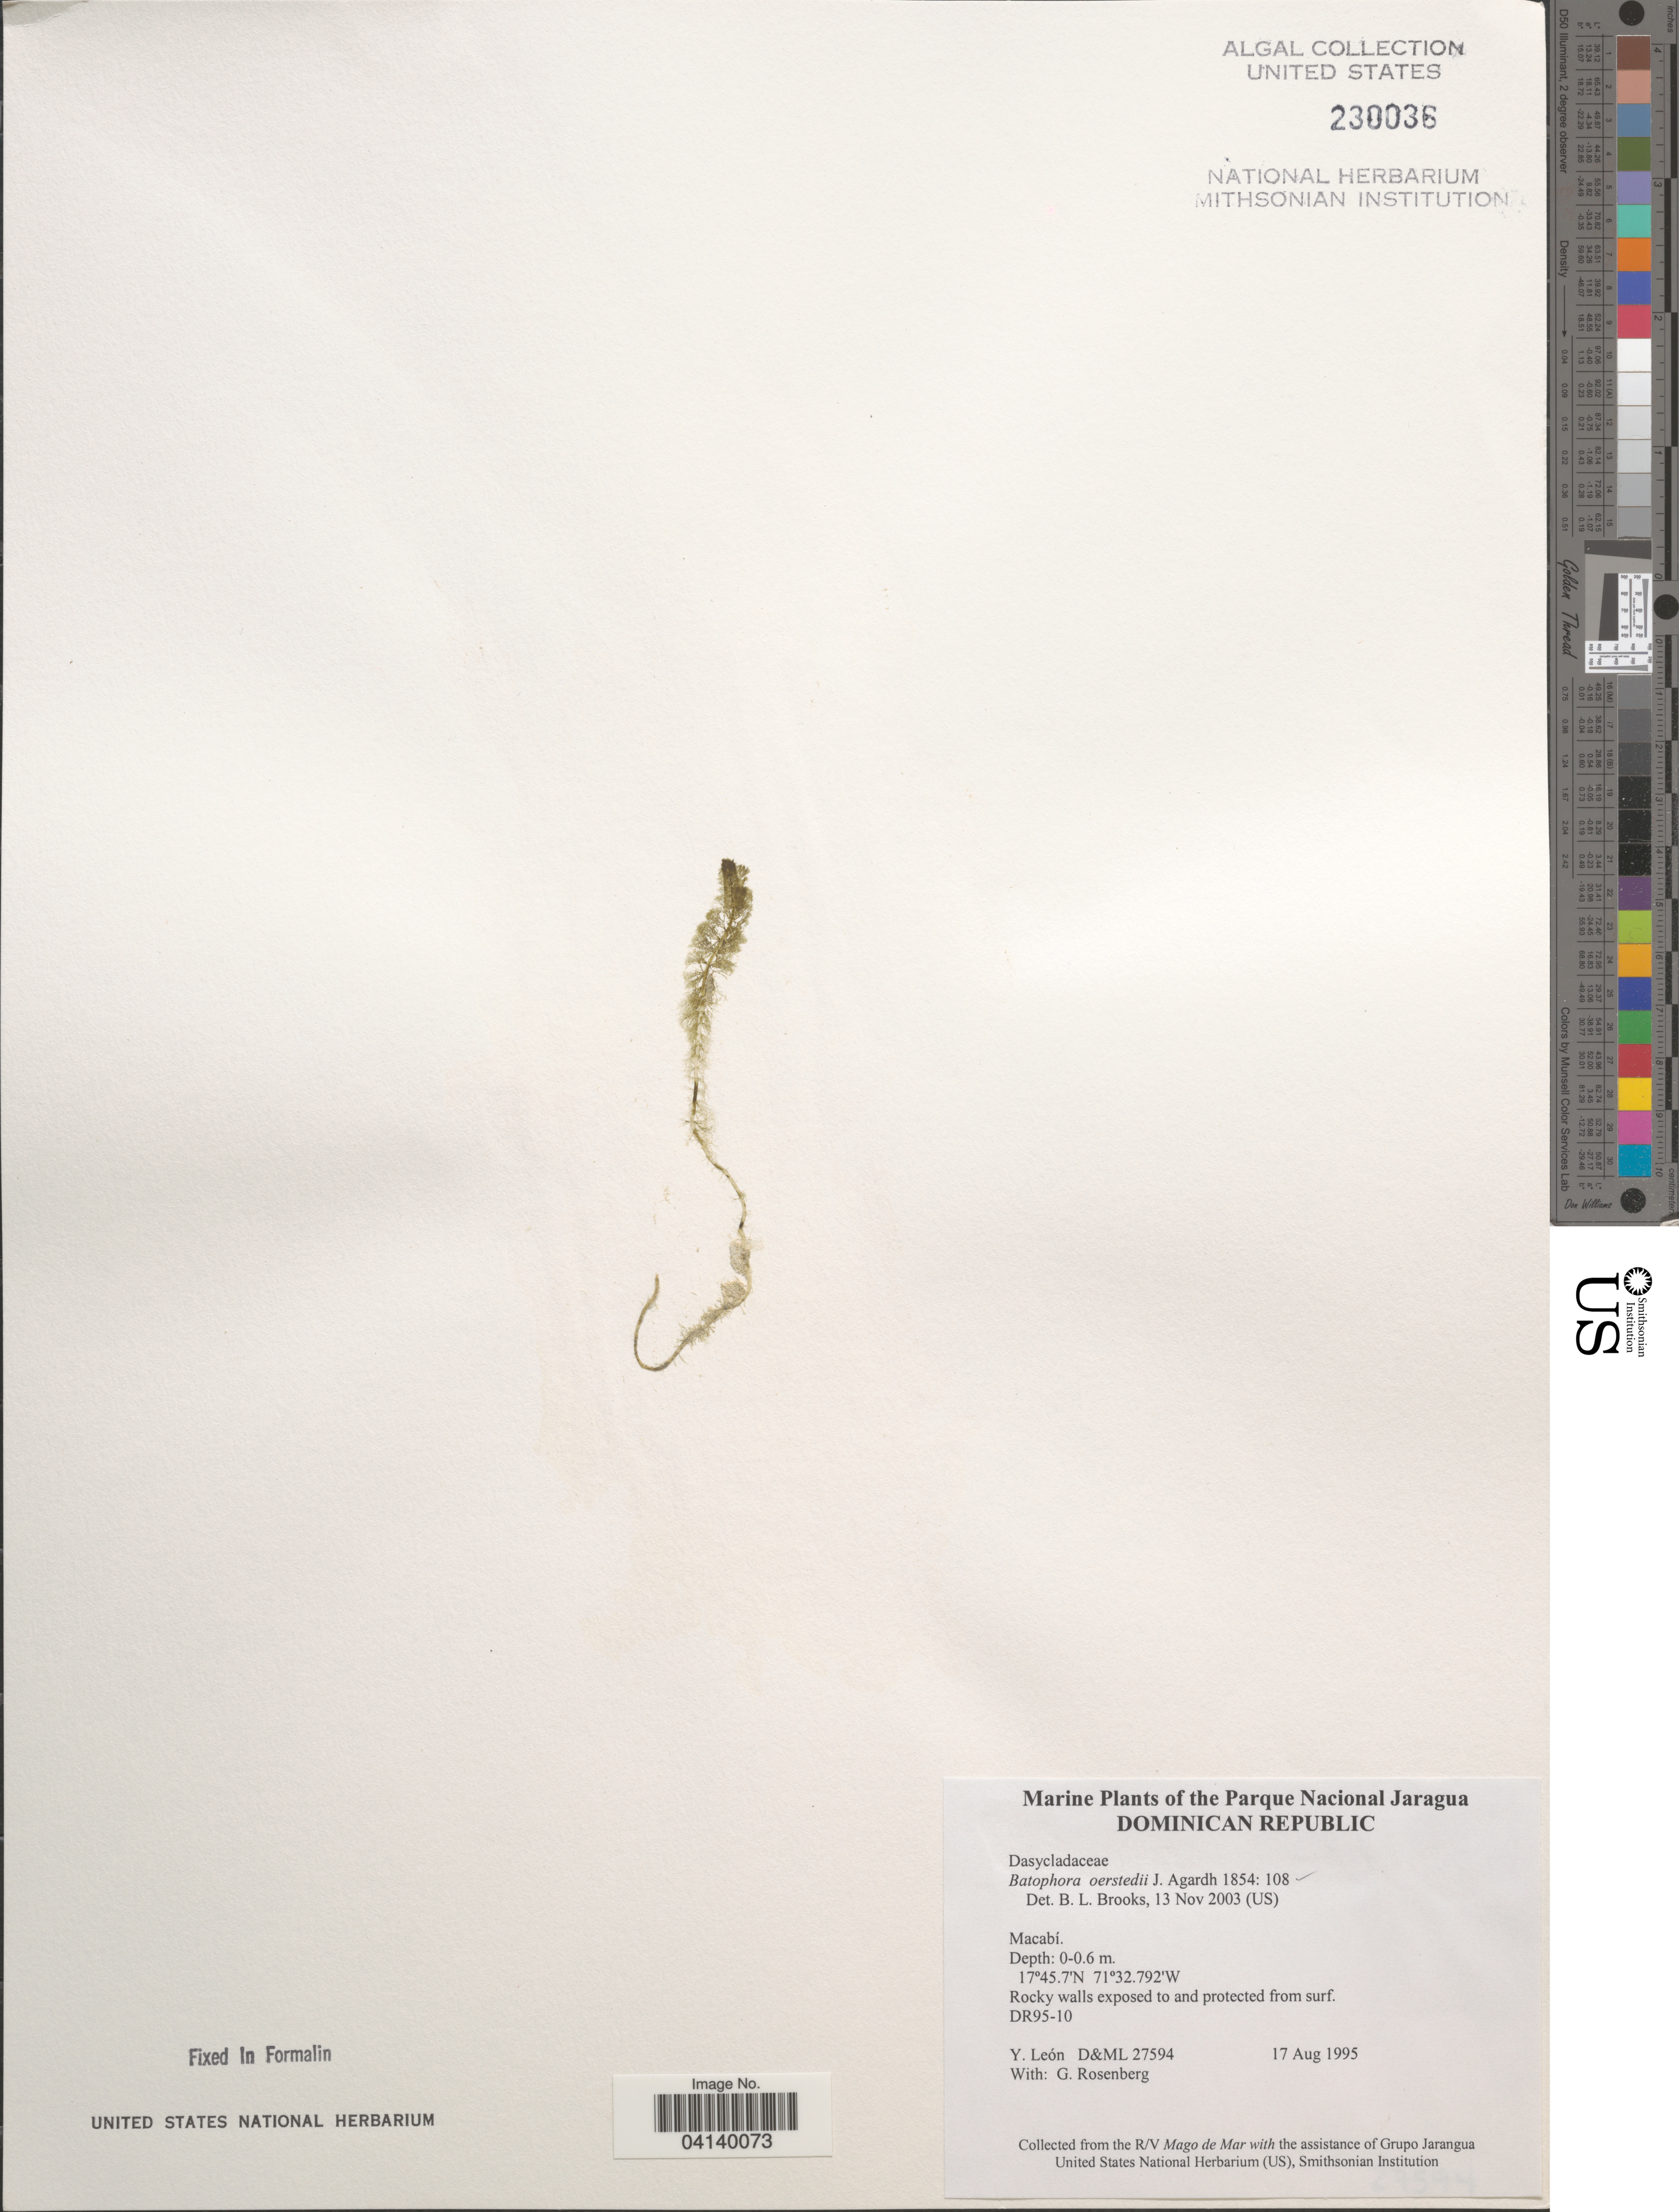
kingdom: Plantae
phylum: Chlorophyta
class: Ulvophyceae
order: Dasycladales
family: Dasycladaceae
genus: Batophora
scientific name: Batophora oerstedii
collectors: Y. León & G. Rosenberg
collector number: D&ML27594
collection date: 1995-08-17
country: Dominican Republic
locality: Parque Nacional Jaragua. Macabí.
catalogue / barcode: US 230036